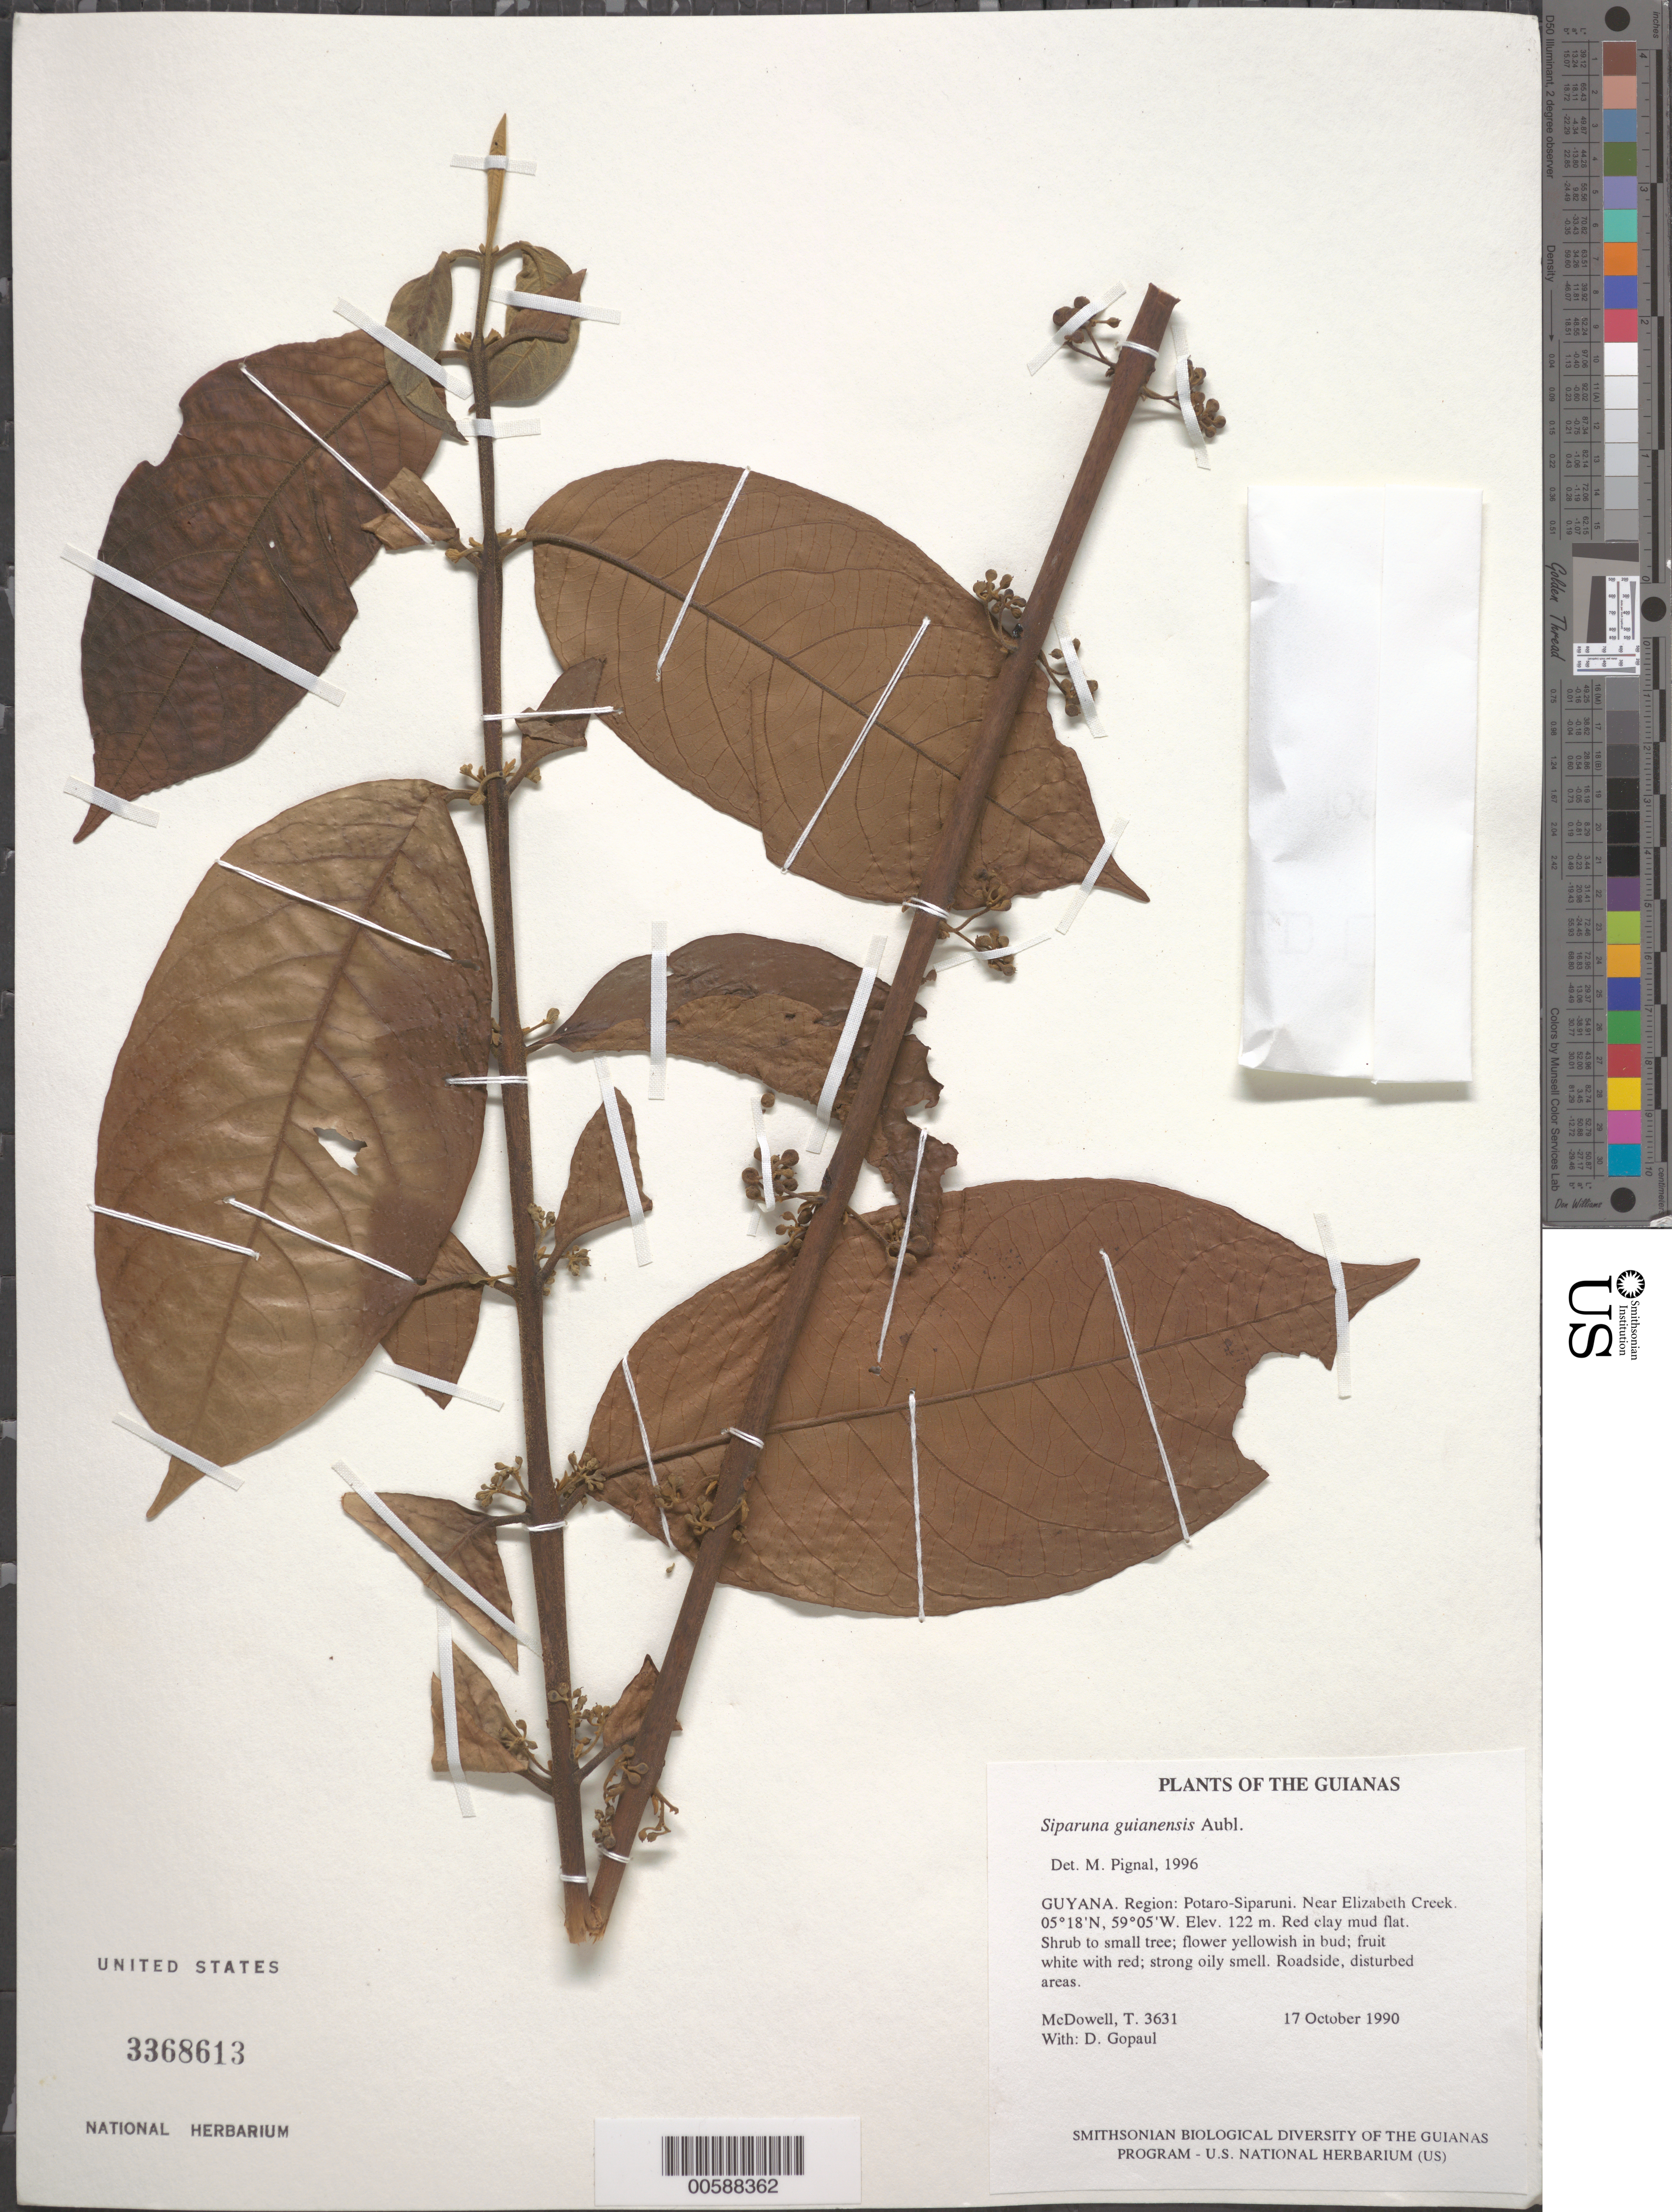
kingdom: Plantae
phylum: Tracheophyta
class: Magnoliopsida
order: Laurales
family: Siparunaceae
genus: Siparuna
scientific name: Siparuna guianensis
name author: Aubl.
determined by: Pignal, M.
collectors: T. McDowell & D. Gopaul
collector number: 3631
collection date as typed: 17 October 1990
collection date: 1990-10-17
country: Guyana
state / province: Potaro-Siparuni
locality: Near Elizabeth Creek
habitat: Red clay mud flat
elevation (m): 122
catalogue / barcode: US 3368613